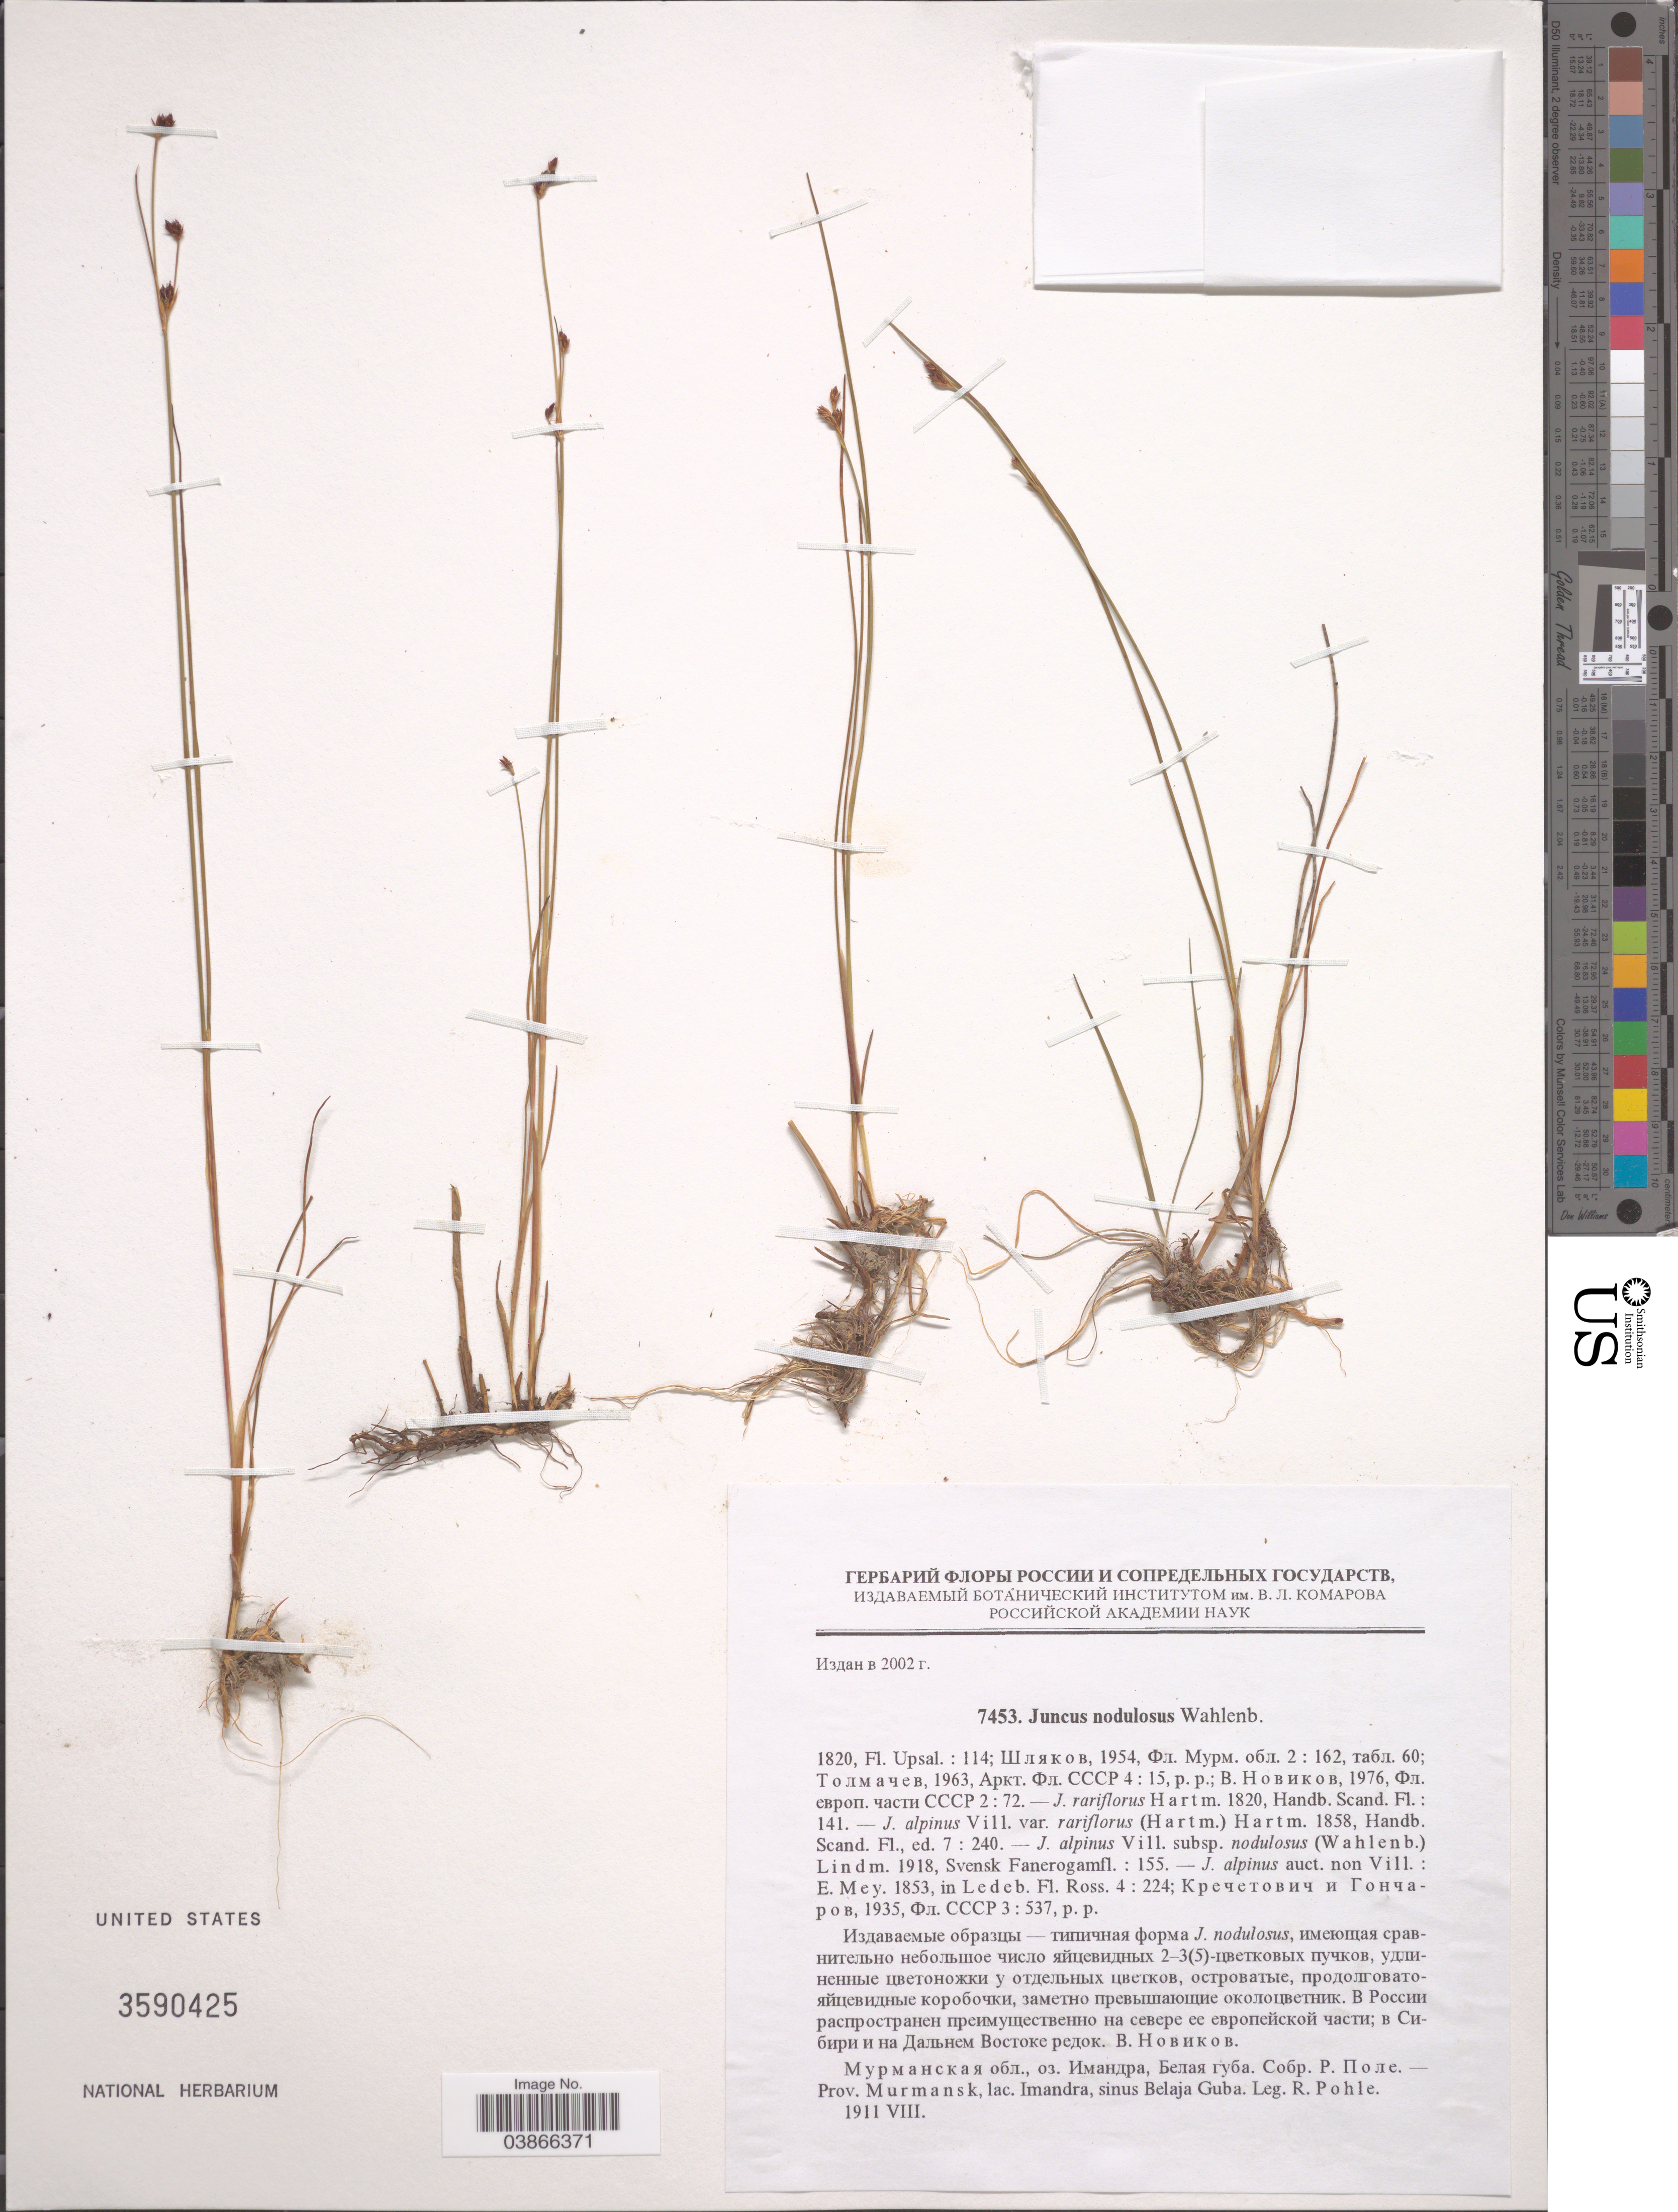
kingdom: Plantae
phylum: Tracheophyta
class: Liliopsida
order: Poales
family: Juncaceae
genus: Juncus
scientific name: Juncus nodulosus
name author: Wahlenb.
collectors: R. Pohle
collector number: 7453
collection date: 1911-08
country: Russian Federation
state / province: Murmansk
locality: Lac. Imandra, sinus Belaja Guba.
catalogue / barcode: US 3590425